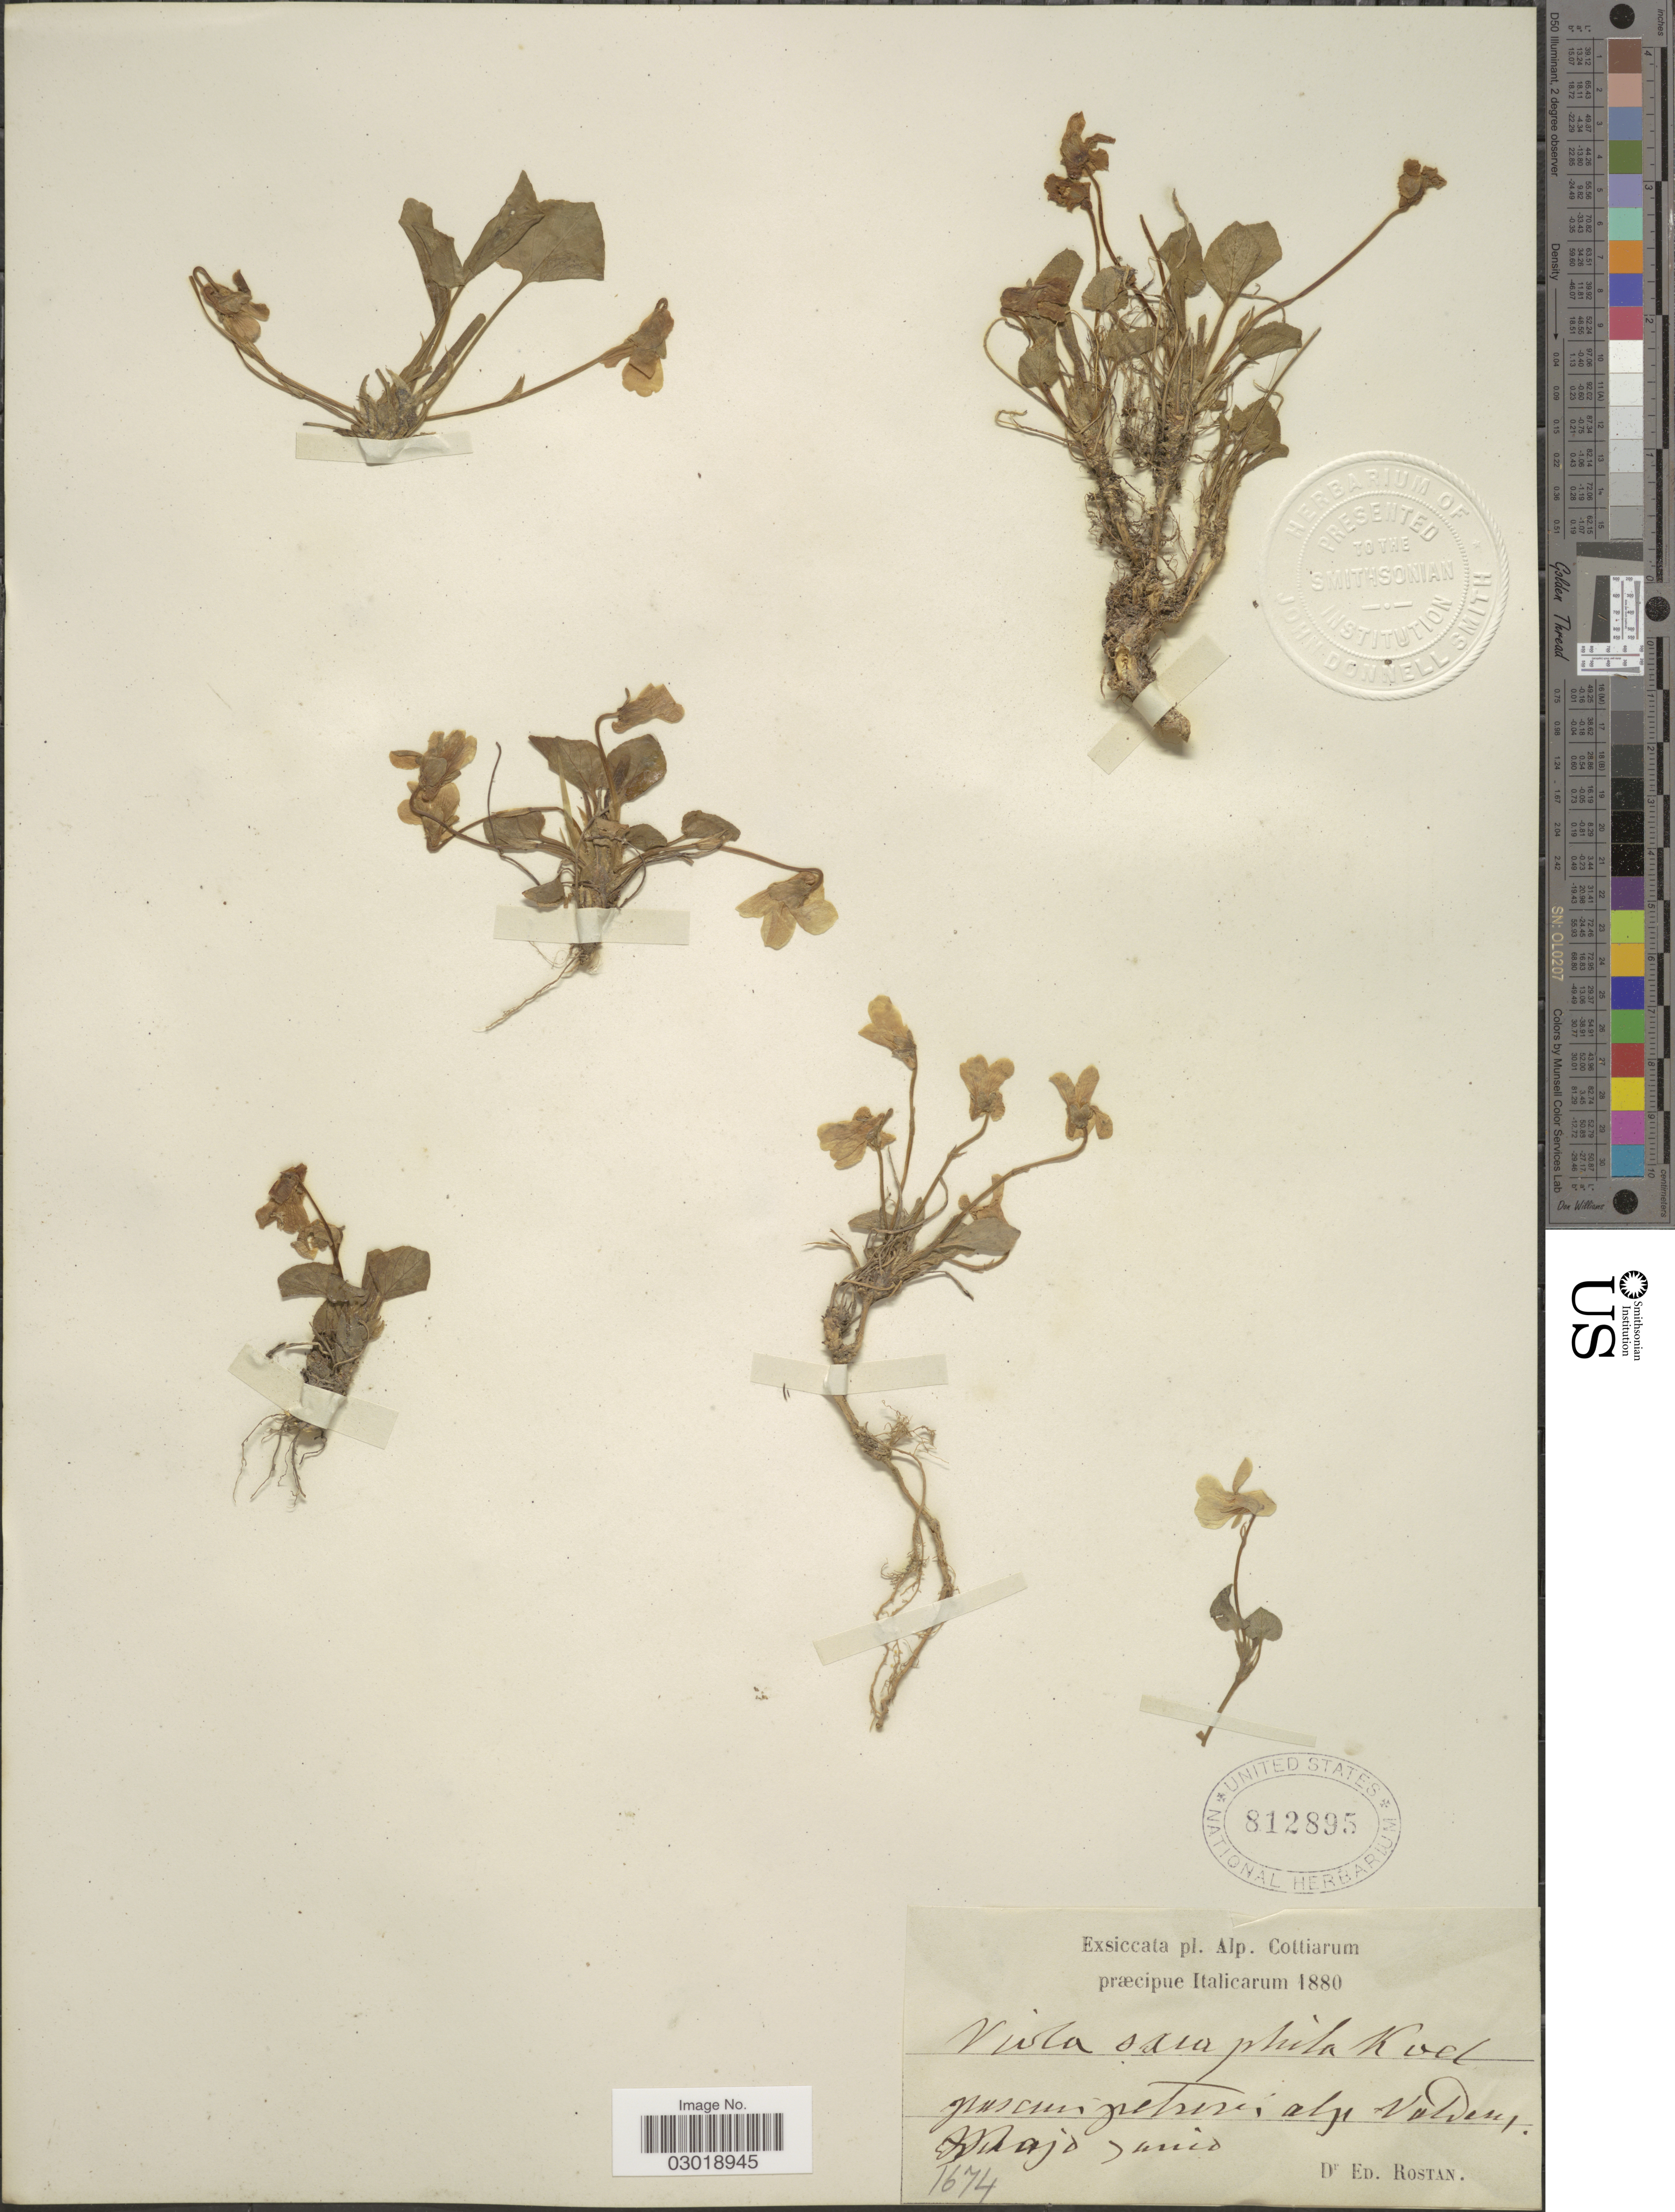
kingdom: Plantae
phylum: Tracheophyta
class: Magnoliopsida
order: Malpighiales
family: Violaceae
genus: Viola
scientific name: Viola sciaphila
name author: W.D.J. Koch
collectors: E. Rostan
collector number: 1674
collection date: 1880-05/1880-06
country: Italy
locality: Alp. Cottiarum. alp Valdesy [interpreted].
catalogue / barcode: US 812895